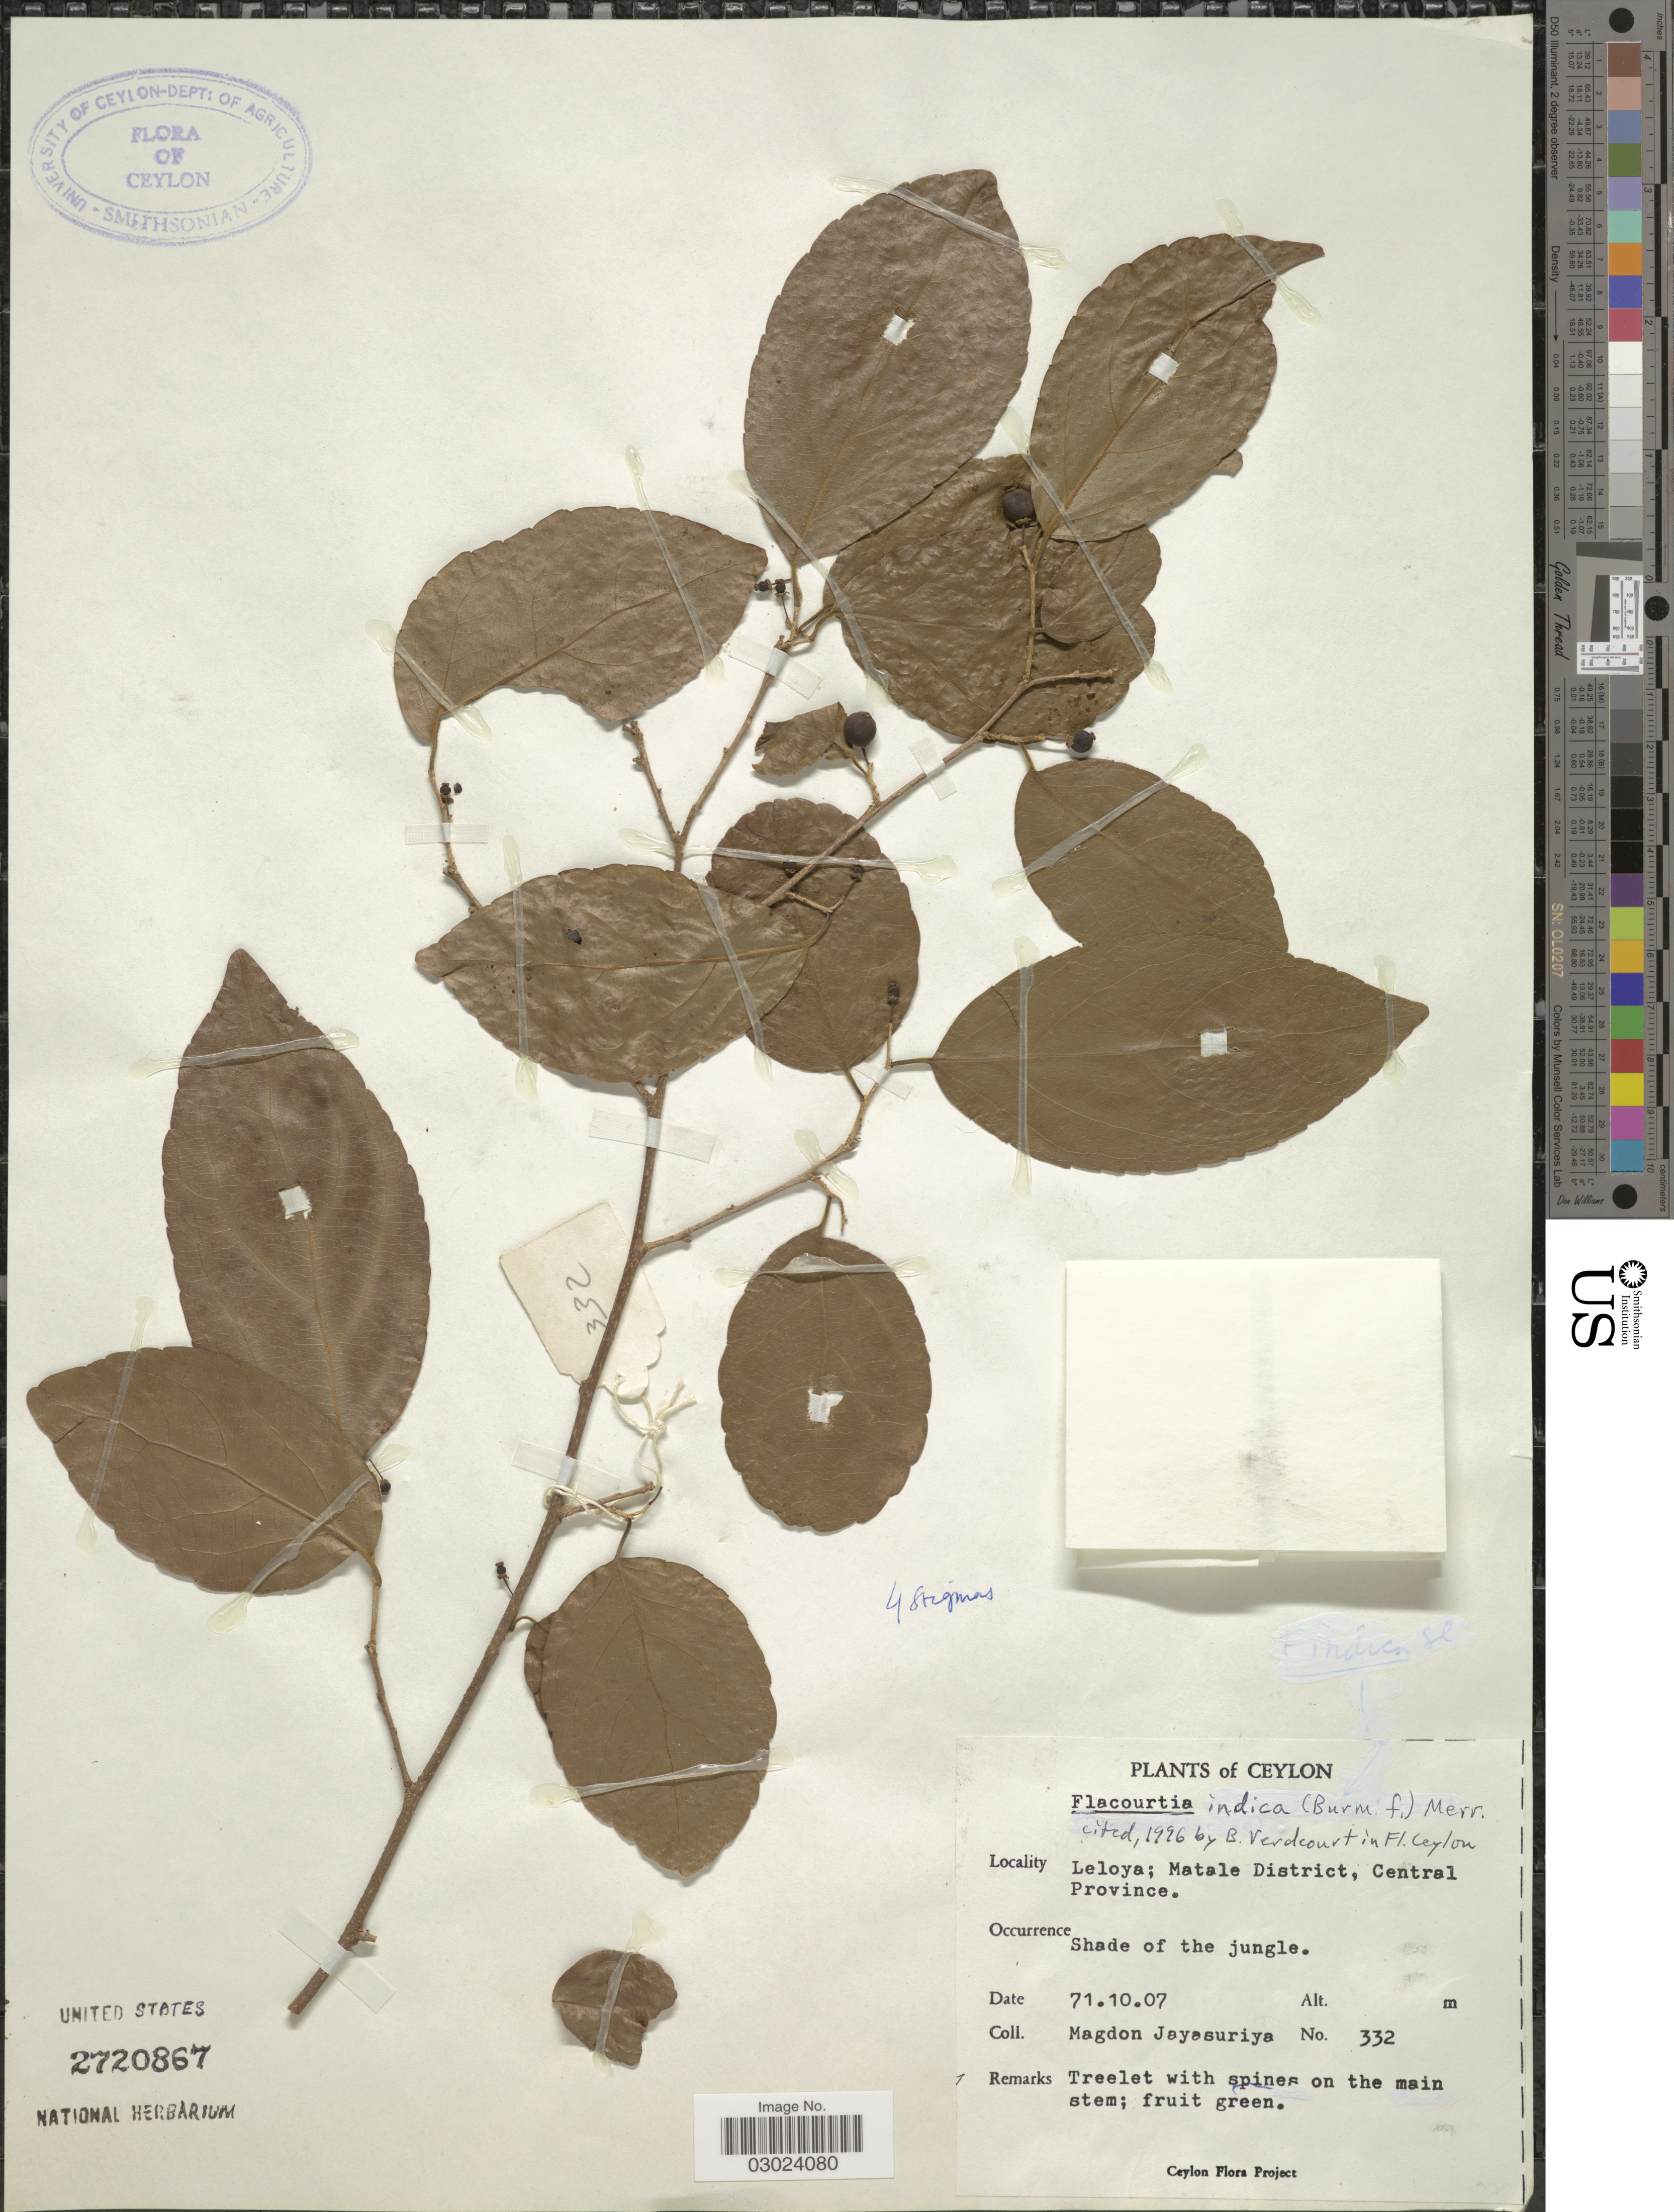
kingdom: Plantae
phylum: Tracheophyta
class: Magnoliopsida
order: Malpighiales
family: Salicaceae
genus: Flacourtia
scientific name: Flacourtia indica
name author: (Burm. f.) Merr.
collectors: A. H. Jayasuriya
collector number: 332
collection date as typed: Transcribed d/m/y: 7/10/71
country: Sri Lanka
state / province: Central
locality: Ceylon. Leloya; Matale District, Central Province.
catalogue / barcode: US 2720867